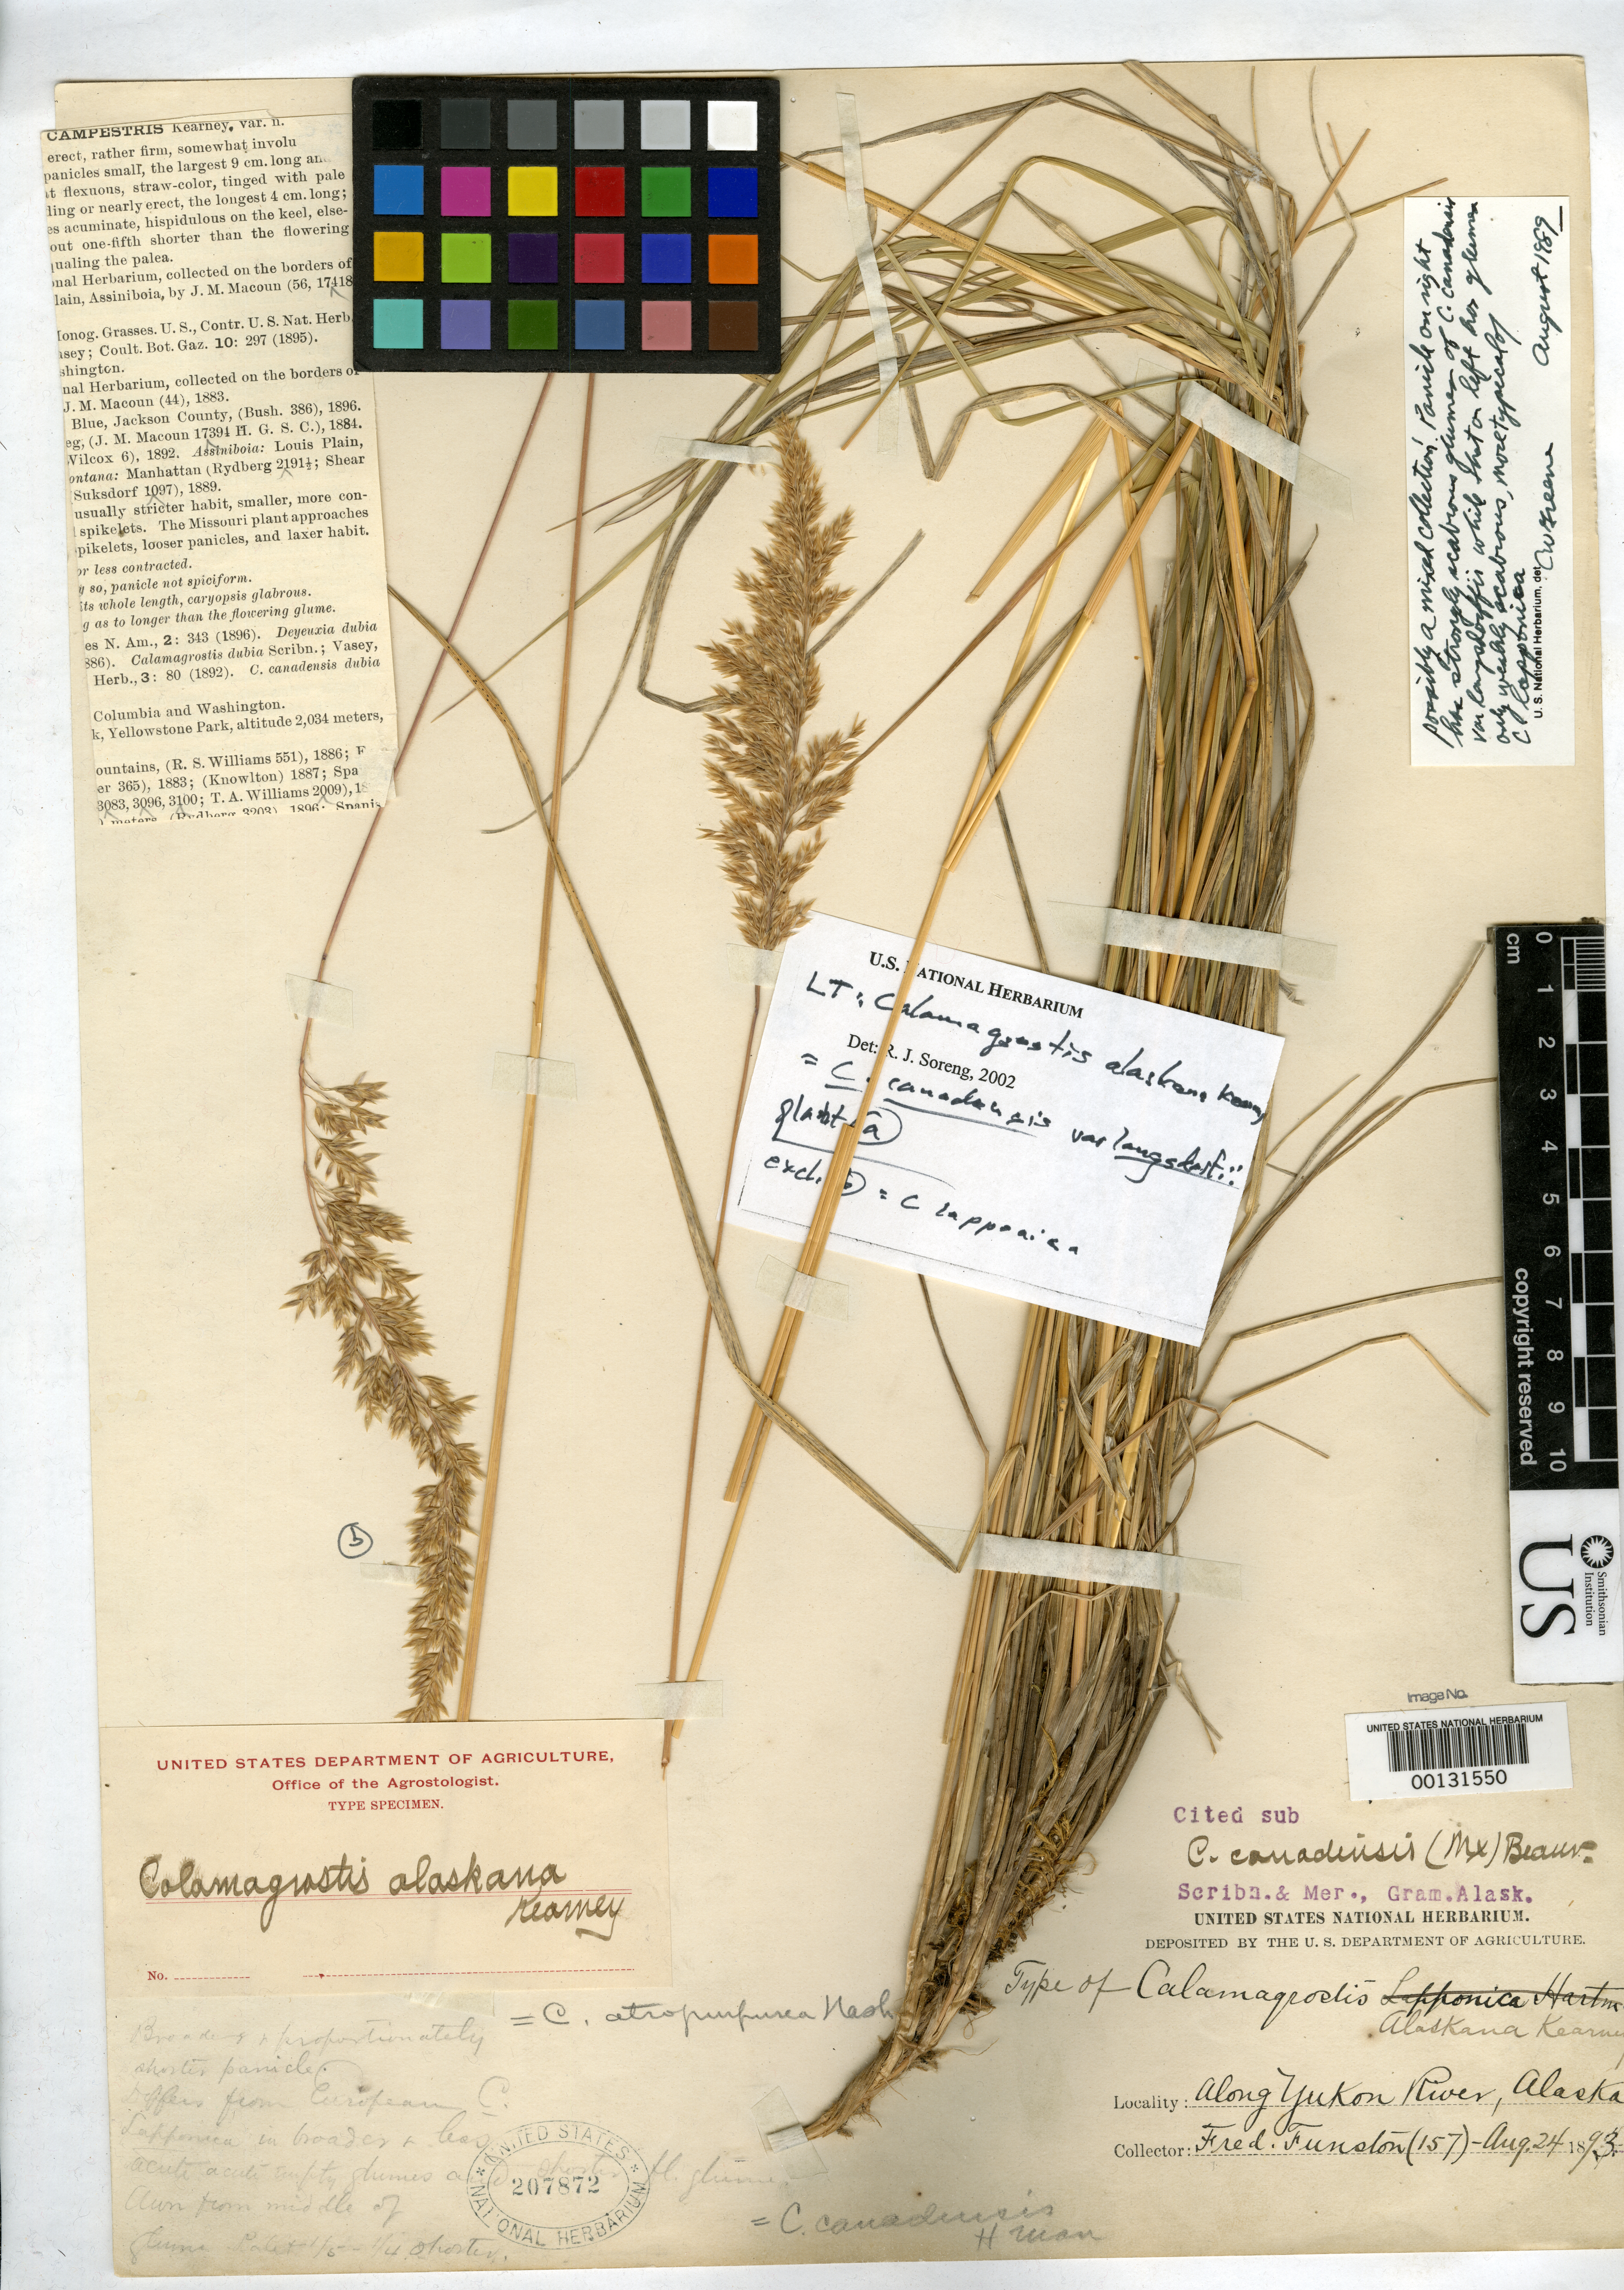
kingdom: Plantae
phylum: Tracheophyta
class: Liliopsida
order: Poales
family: Poaceae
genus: Calamagrostis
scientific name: Calamagrostis alaskana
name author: Kearney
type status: Holotype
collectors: F. Funston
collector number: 157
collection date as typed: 24 Aug 1893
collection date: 1893-08-24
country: United States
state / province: Alaska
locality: Along Yukon River.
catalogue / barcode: US 207872